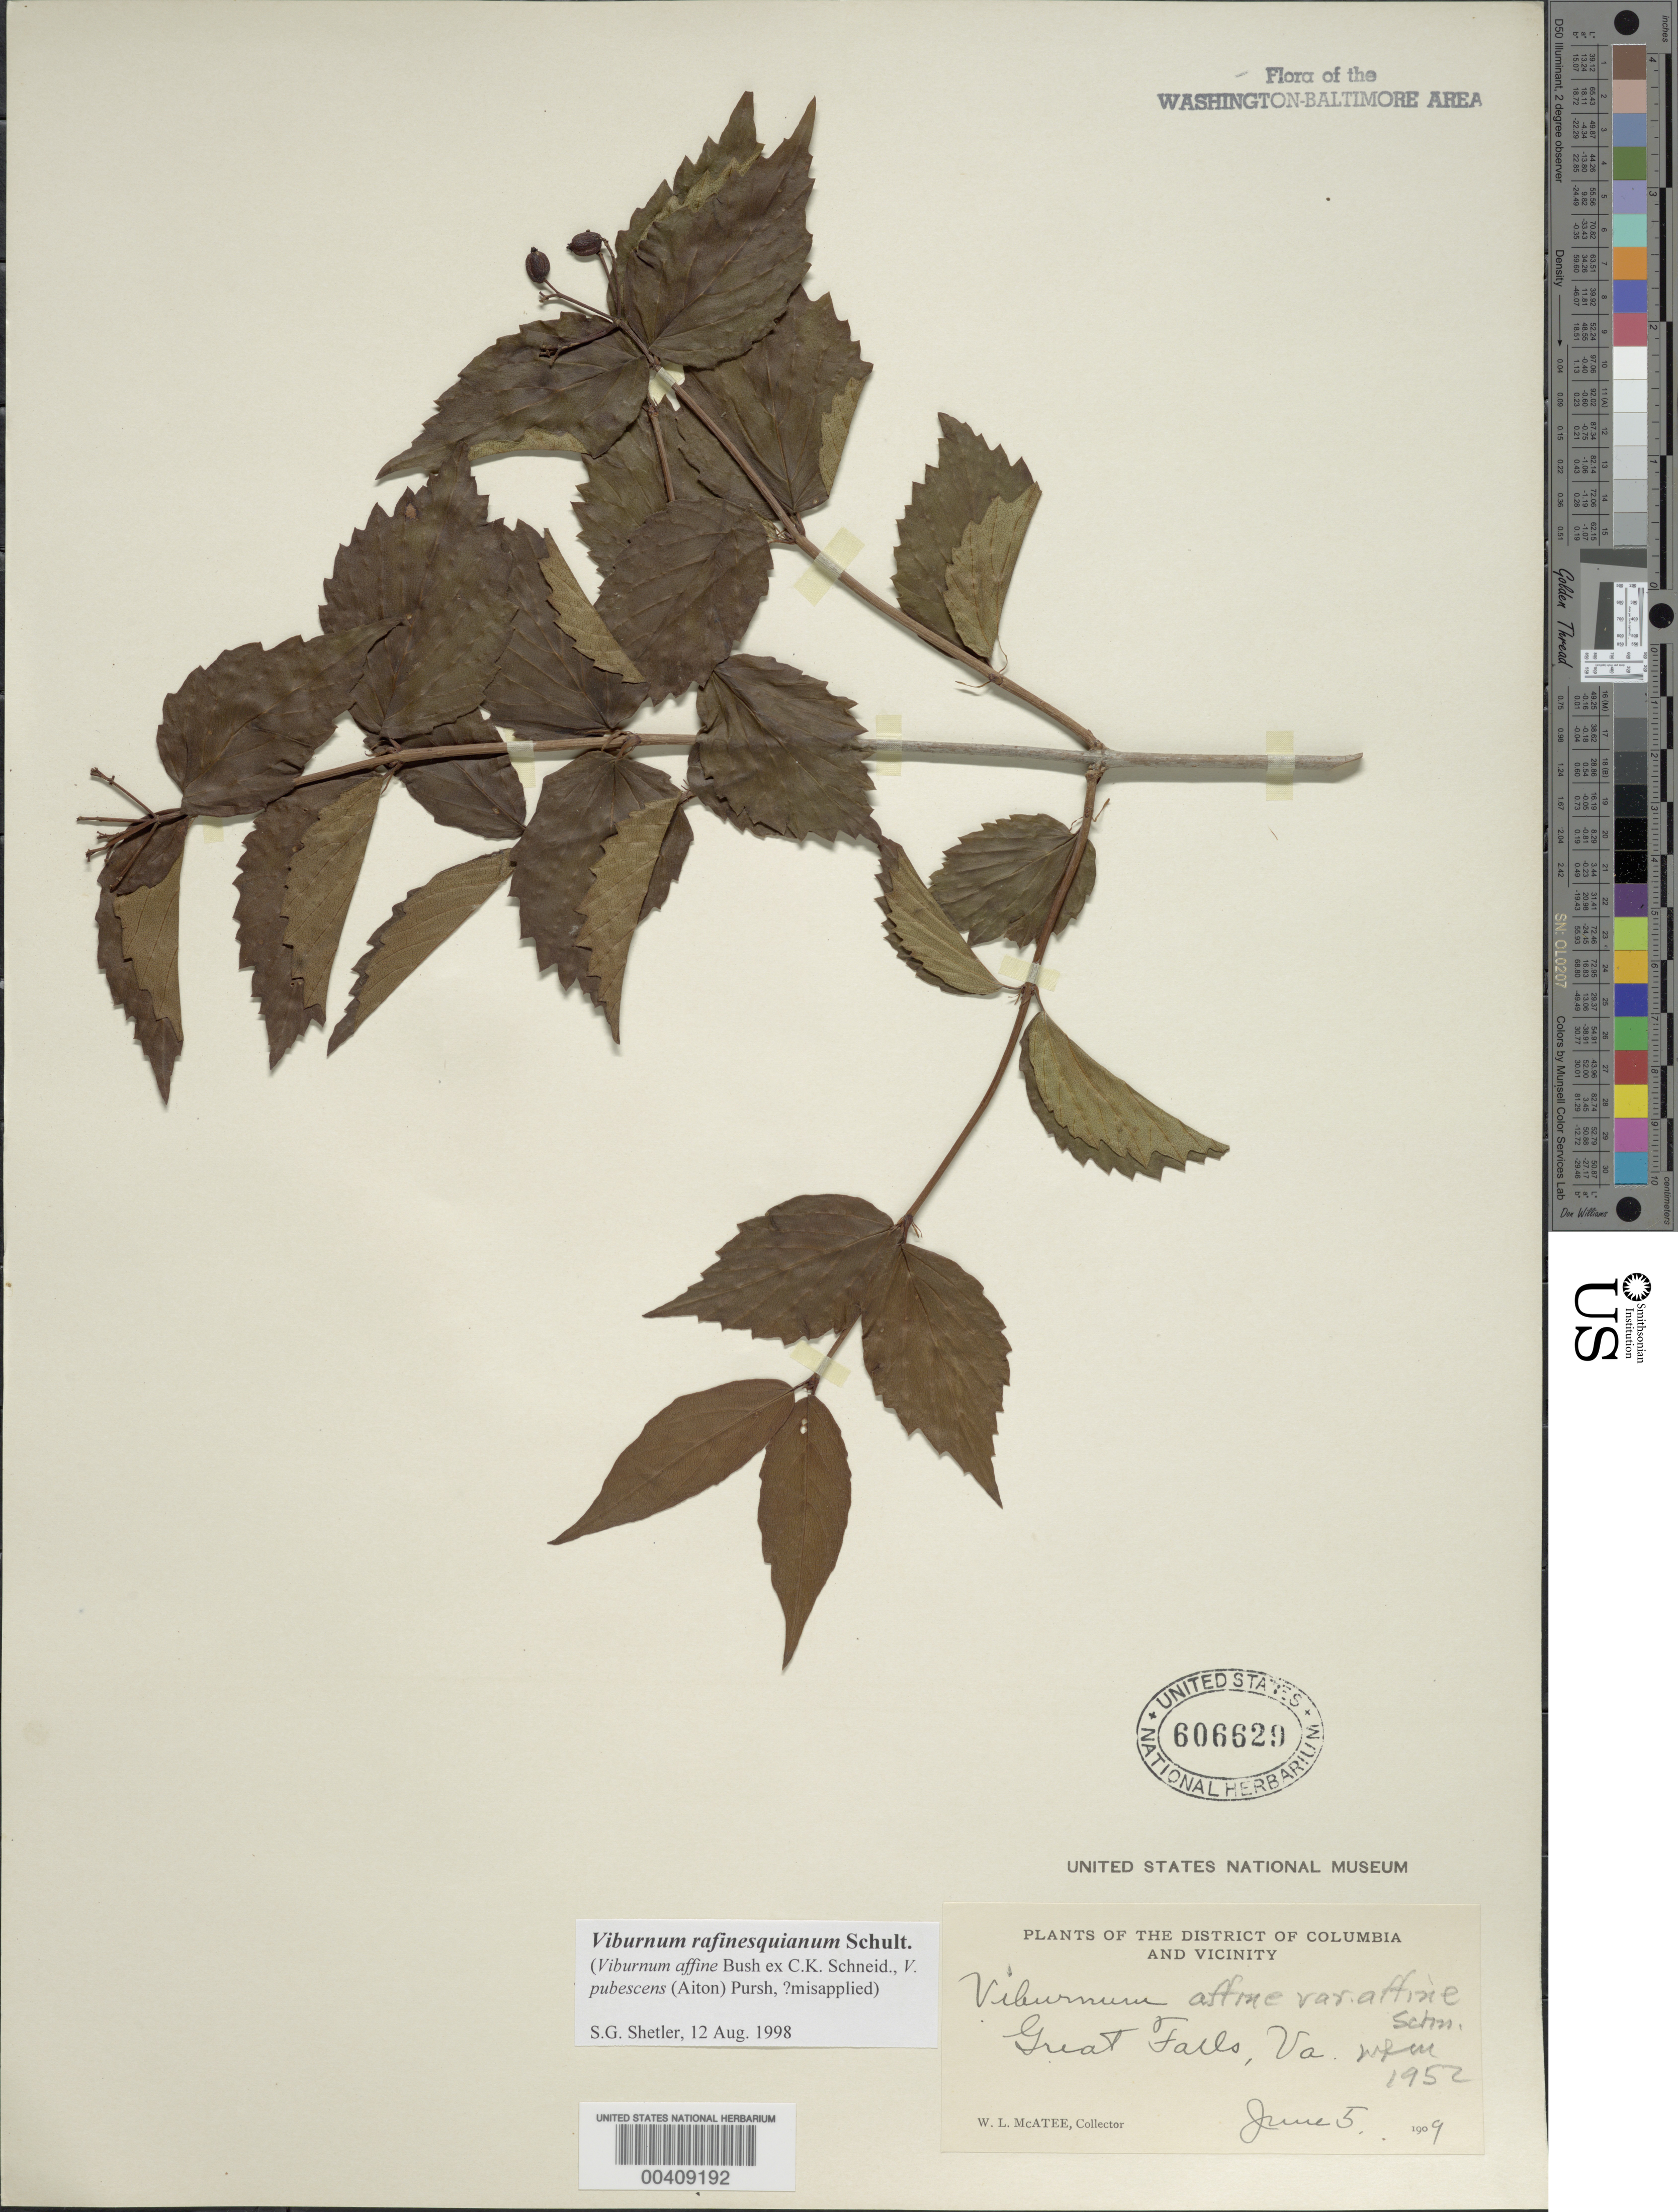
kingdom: Plantae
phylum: Tracheophyta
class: Magnoliopsida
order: Dipsacales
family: Viburnaceae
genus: Viburnum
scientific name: Viburnum rafinesqueanum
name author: Schult.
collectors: W. McAtee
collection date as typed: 05 Jun 1909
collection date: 1909-06-05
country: United States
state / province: Virginia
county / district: Fairfax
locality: Great Falls C. & O. Canal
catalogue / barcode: US 606629